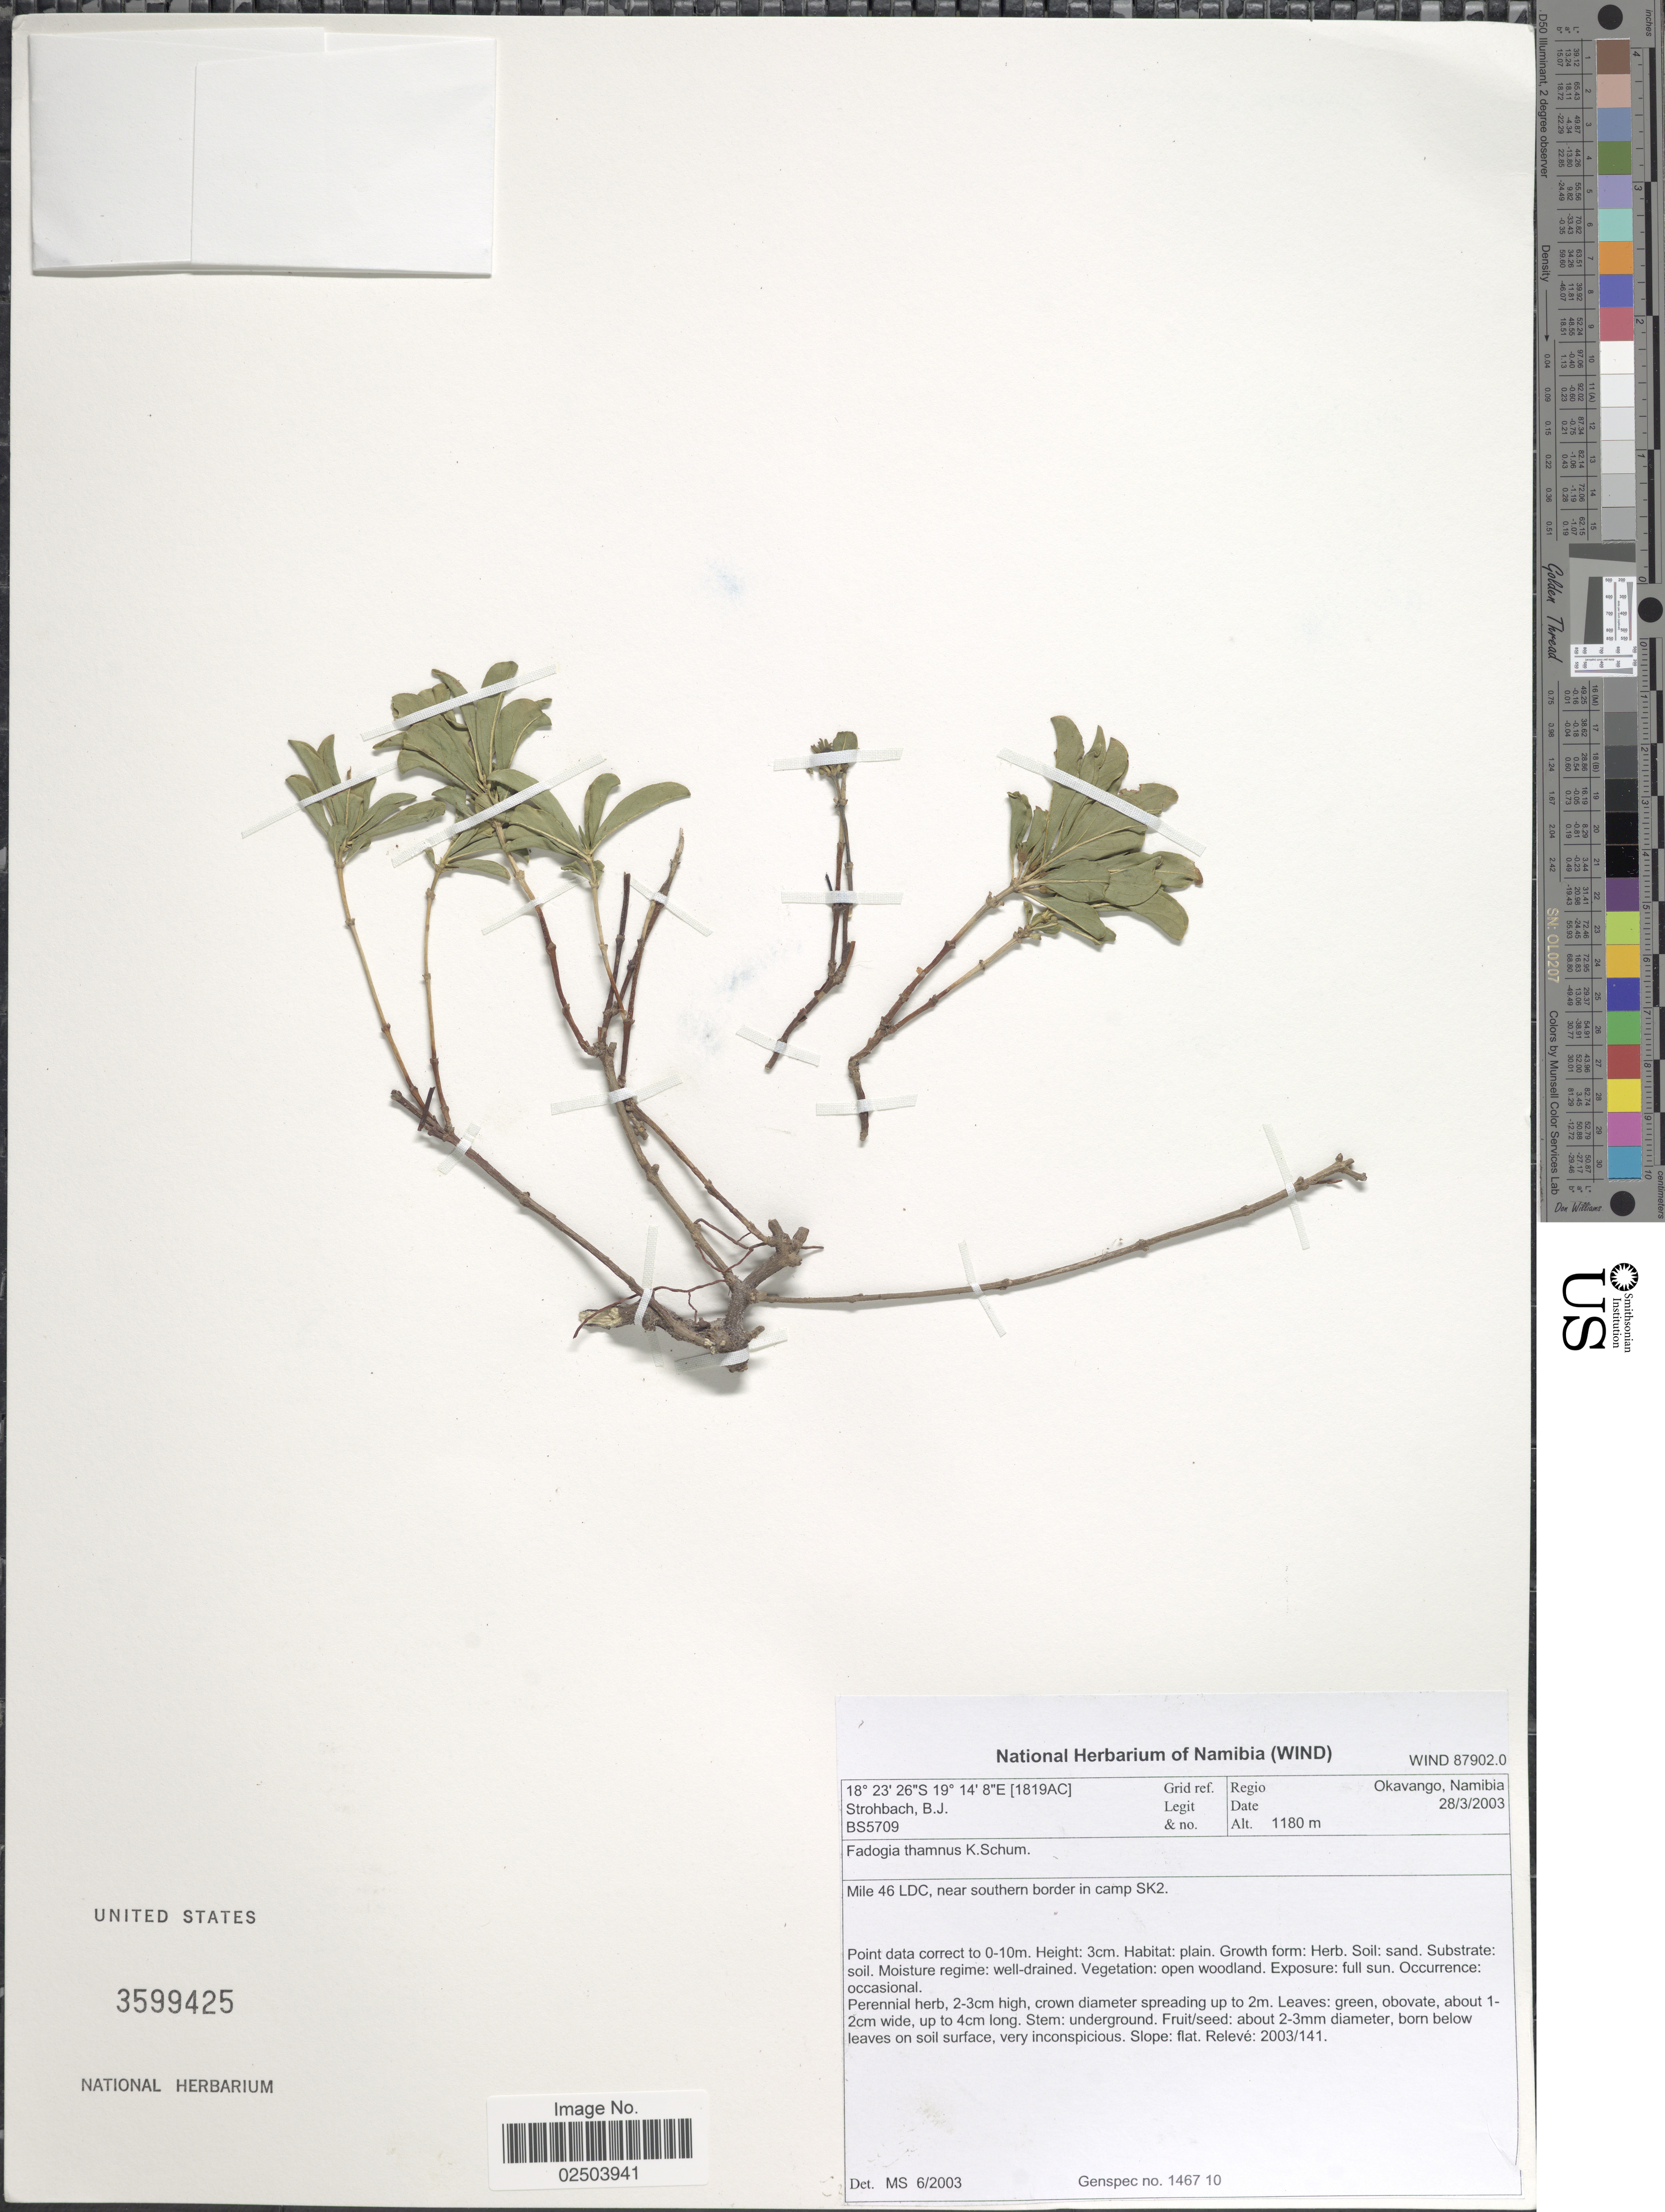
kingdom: Plantae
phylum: Tracheophyta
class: Magnoliopsida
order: Gentianales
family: Rubiaceae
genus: Fadogia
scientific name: Fadogia thamnus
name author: K. Schum.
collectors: B. Strohbach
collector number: BS5709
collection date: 2003-03-28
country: Namibia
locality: Regio Okavango. Mile 46 LDC, near southern border in camp SK2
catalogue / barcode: US 3599425